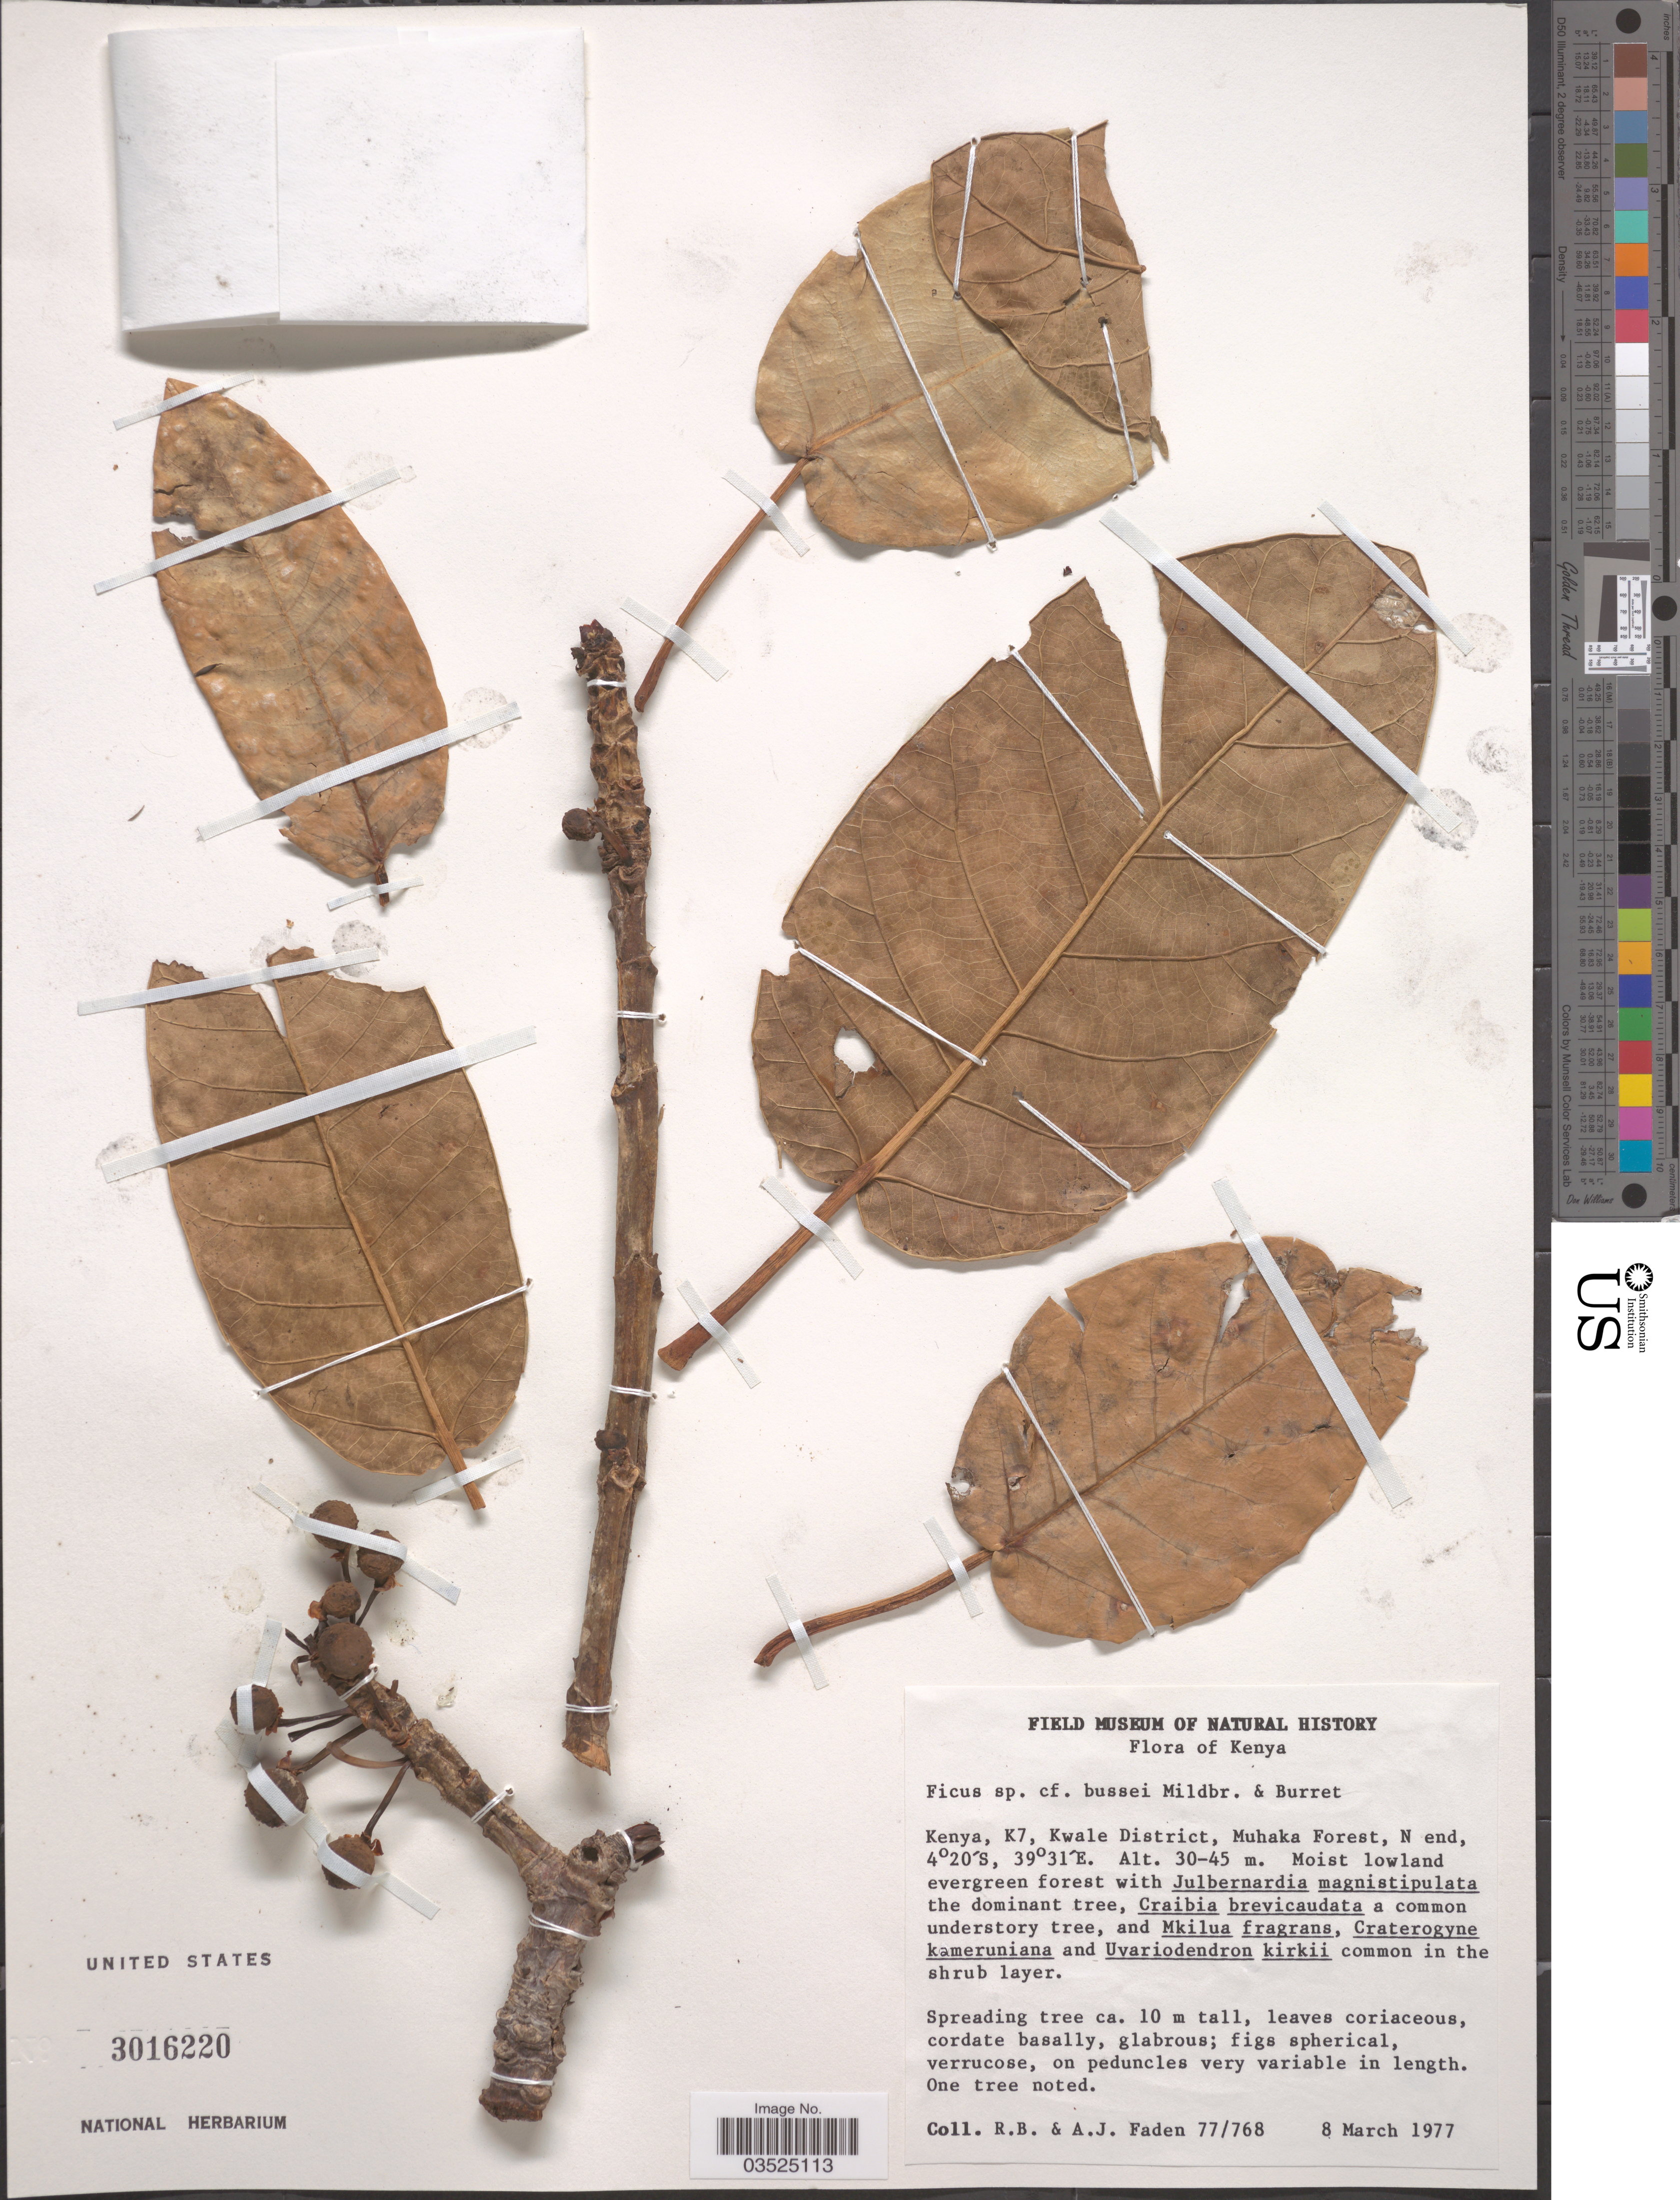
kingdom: Plantae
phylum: Tracheophyta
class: Magnoliopsida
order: Rosales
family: Moraceae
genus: Ficus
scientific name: Ficus bussei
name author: Warb. ex Mildbr. & Burret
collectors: R. B. Faden & A. J. Faden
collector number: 77/768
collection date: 1977-03-08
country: Kenya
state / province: Kwale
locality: K7, Kwale District, Muhaka Forest, N end.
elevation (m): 30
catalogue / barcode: US 3016220